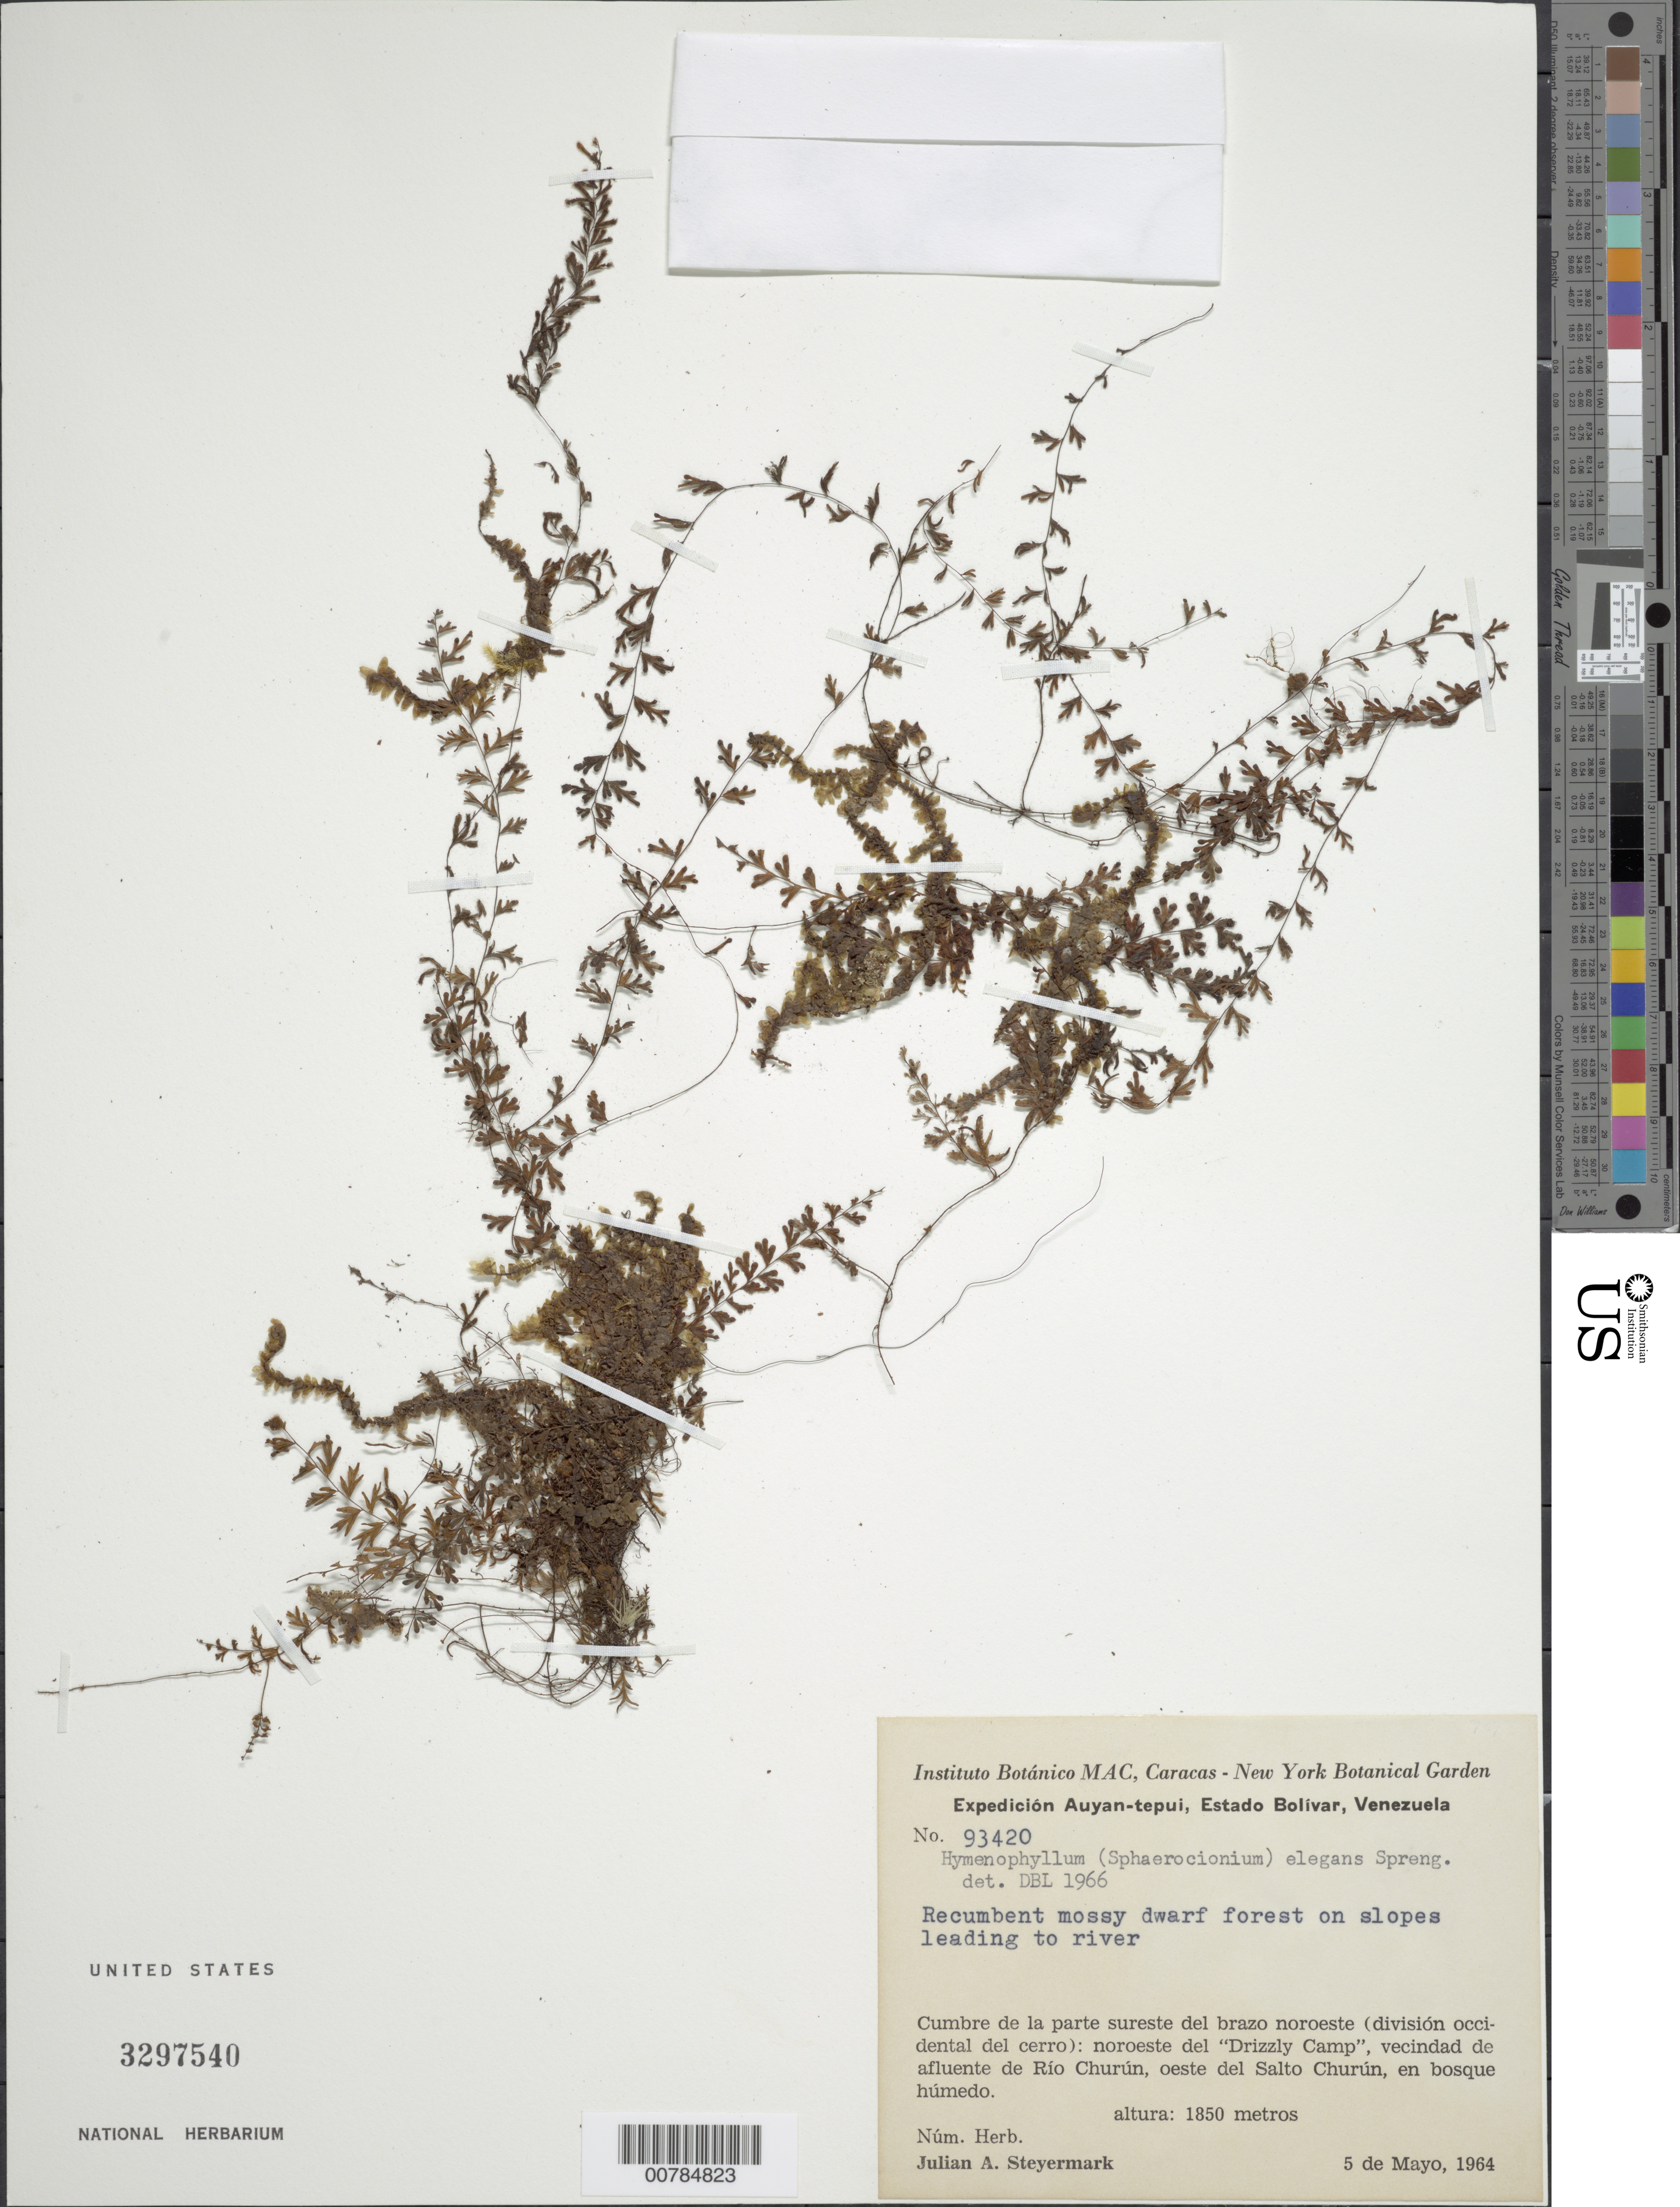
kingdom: Plantae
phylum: Tracheophyta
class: Polypodiopsida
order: Hymenophyllales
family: Hymenophyllaceae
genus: Hymenophyllum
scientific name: Hymenophyllum elegans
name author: Spreng.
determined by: Lellinger, David B., (BOT), Smithsonian Institution - National Museum of Natural History (UNITED STATES)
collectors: J. Steyermark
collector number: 93420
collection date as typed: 5-May-64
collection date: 1964-05-05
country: Venezuela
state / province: Bolívar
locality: Auyan-tepuí, NW del "Drizzly Camp", vec afluente de Río Churún, W del Salto Churún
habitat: Recumbent mossy dwarf forest on slopes leading to river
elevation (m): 1850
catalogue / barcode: US 3297540